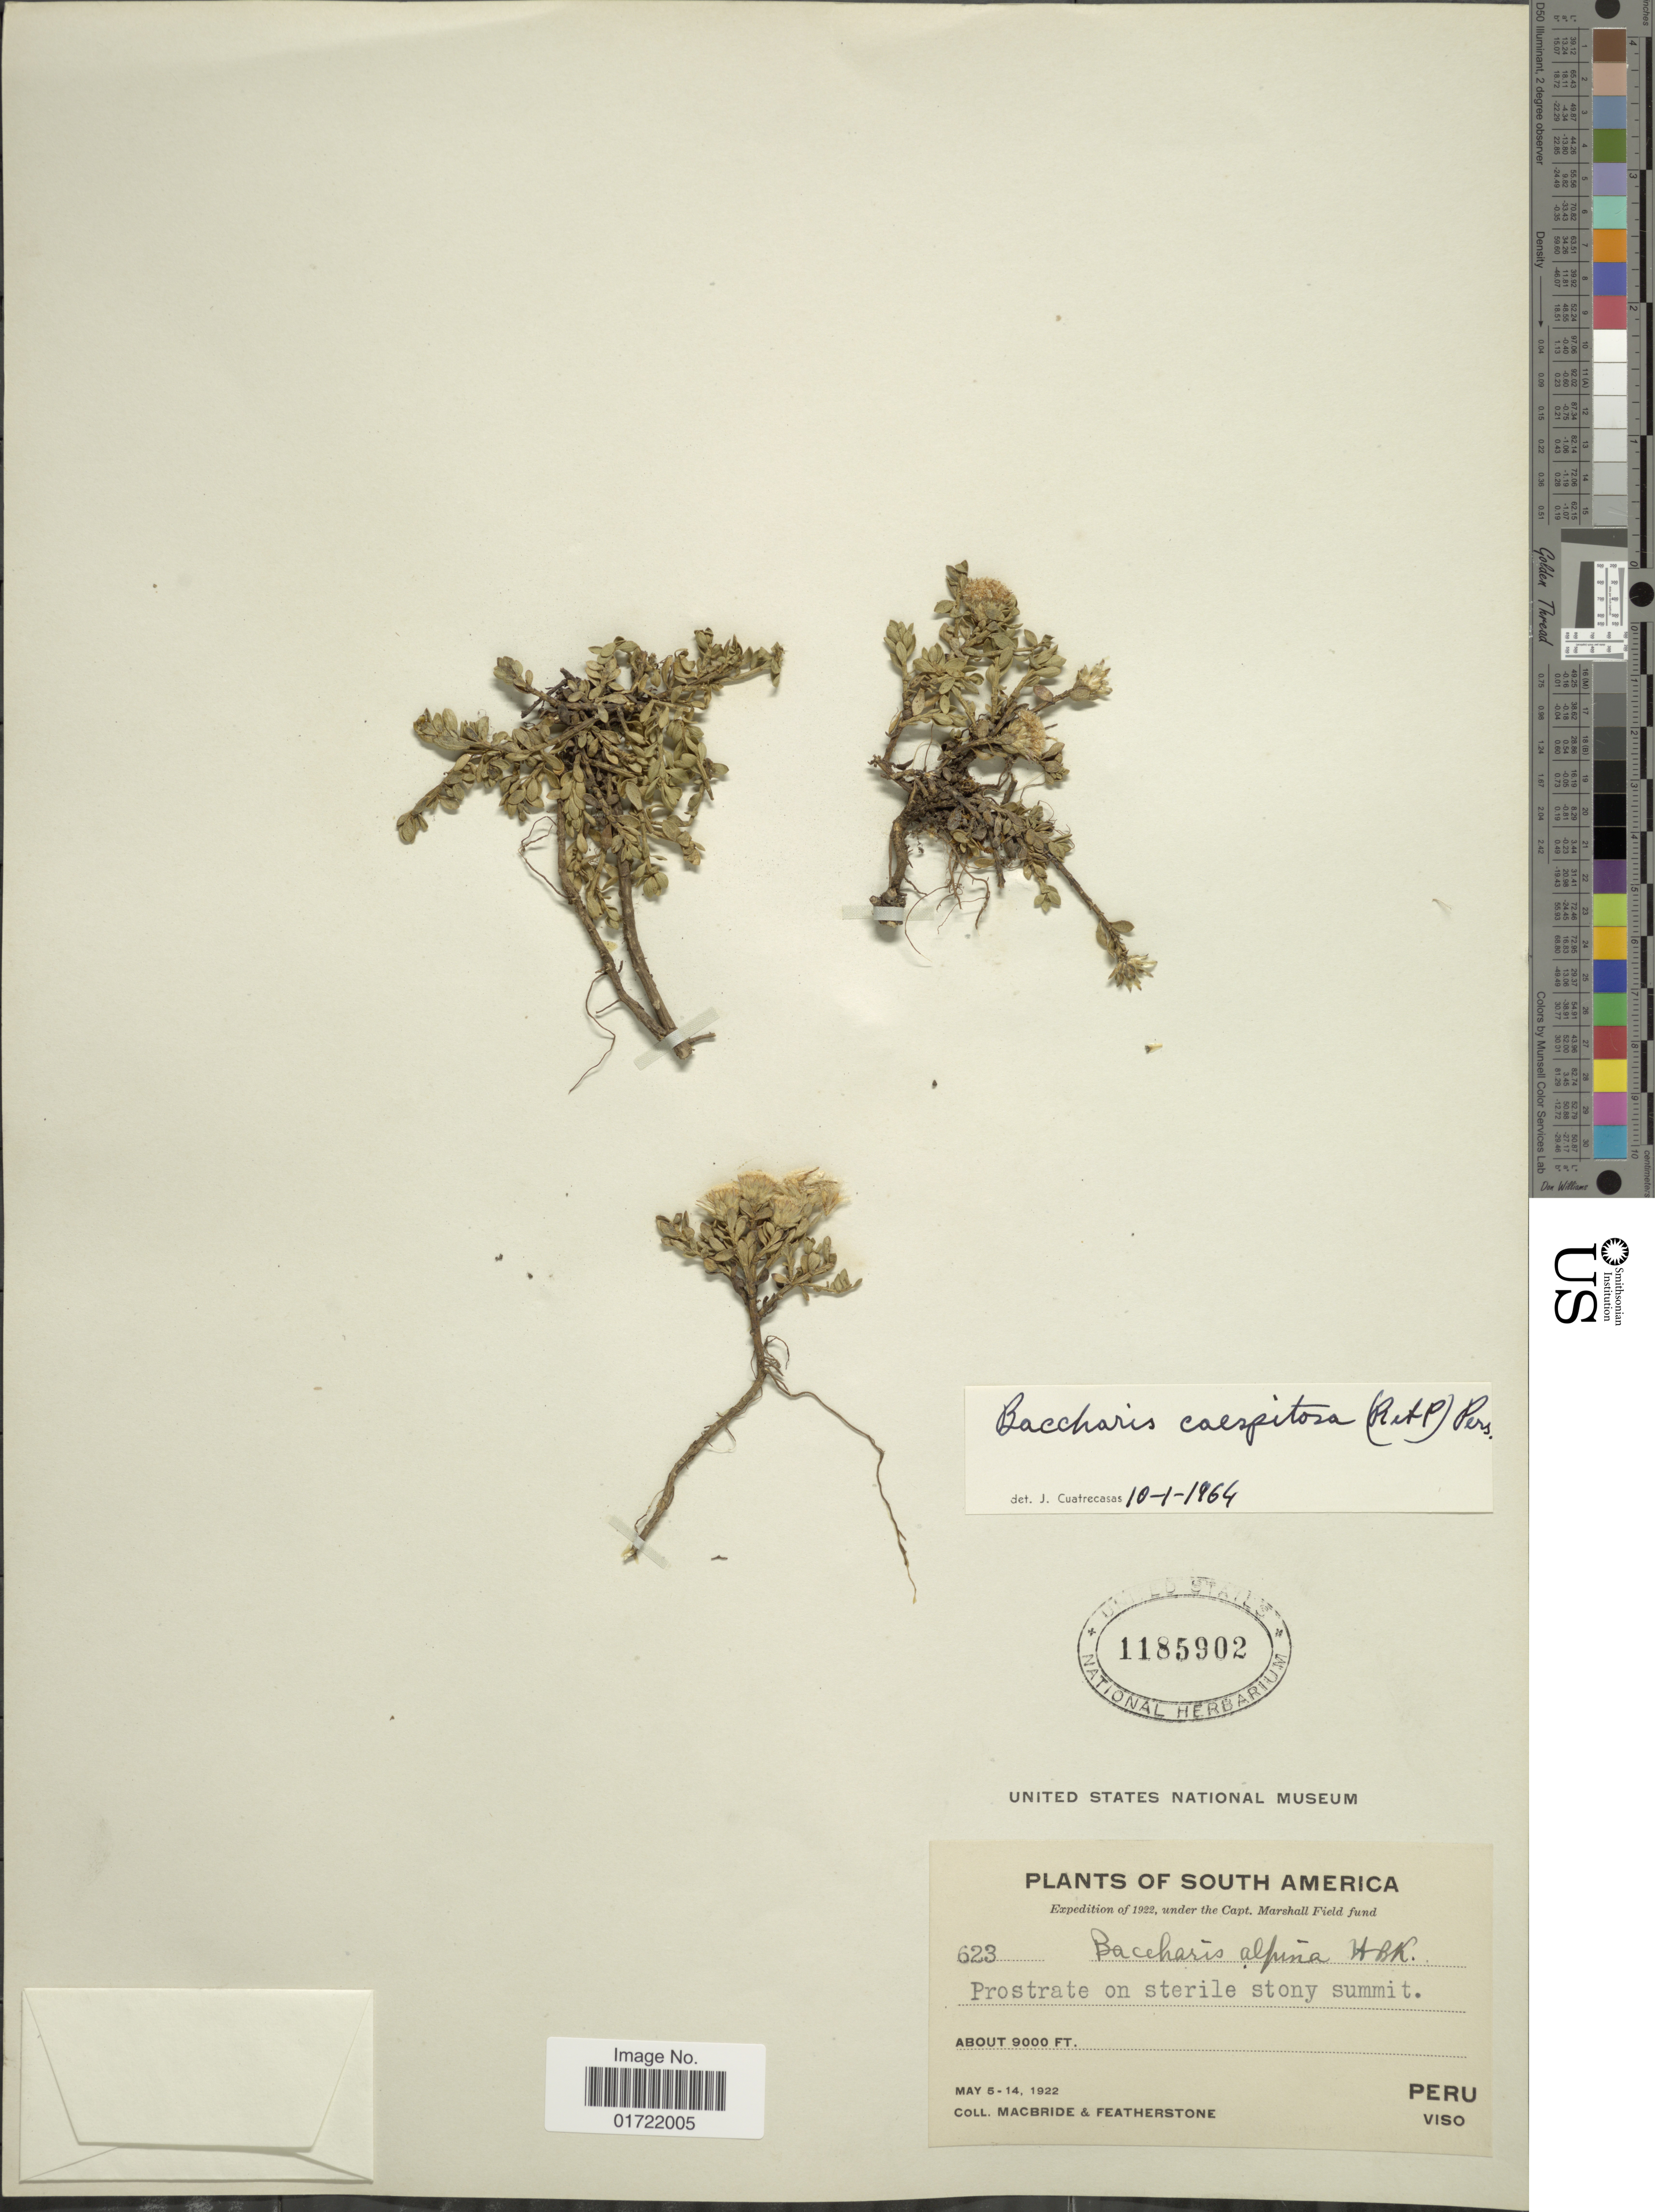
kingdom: Plantae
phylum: Tracheophyta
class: Magnoliopsida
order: Asterales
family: Asteraceae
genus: Baccharis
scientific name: Baccharis caespitosa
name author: (Ruiz & Pav.) Pers.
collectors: Macbride, -- & -. Featherstone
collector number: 623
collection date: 1922-05-05/1922-05-14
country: Peru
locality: Viso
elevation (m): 2743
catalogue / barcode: US 1185902